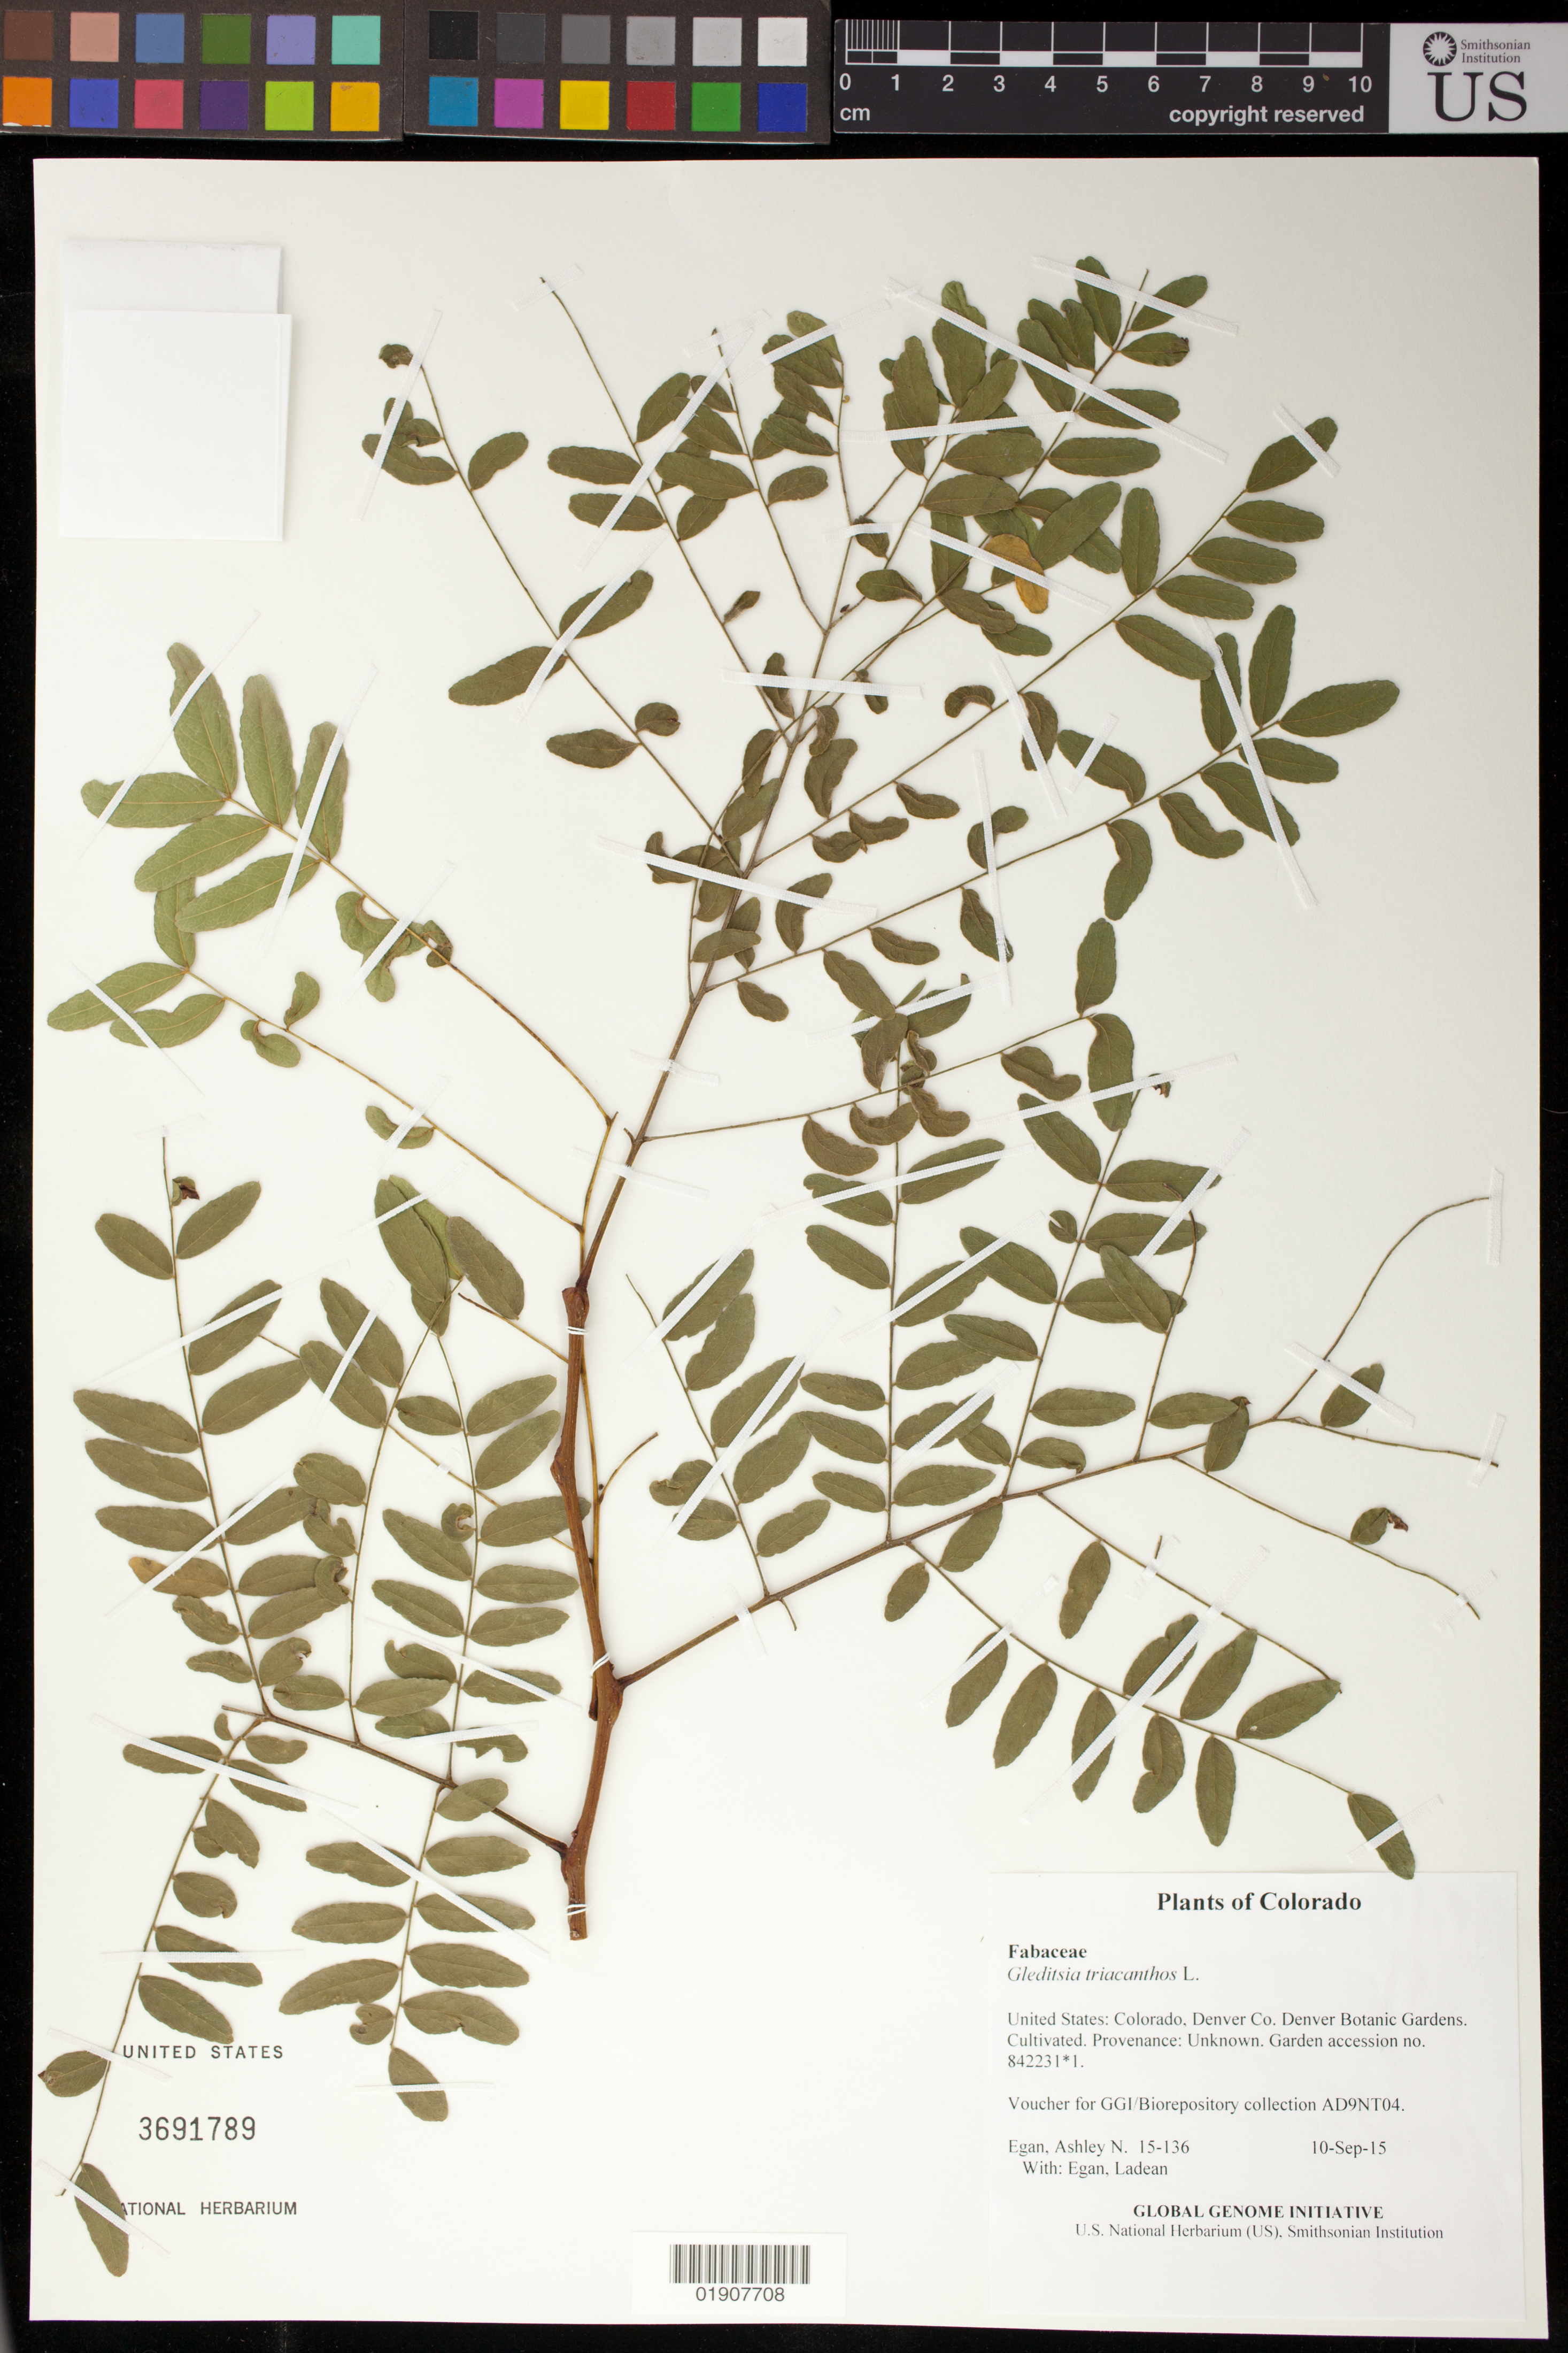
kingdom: Plantae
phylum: Tracheophyta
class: Magnoliopsida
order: Fabales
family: Fabaceae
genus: Gleditsia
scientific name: Gleditsia triacanthos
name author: L.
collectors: A. N. Egan & L. Egan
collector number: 15-136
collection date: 2015-09-10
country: United States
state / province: Colorado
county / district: Denver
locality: Denver Botanic Gardens. Cultivated. Provenance: Unknown. Garden accession no. 842231.1.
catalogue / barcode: US 3691789